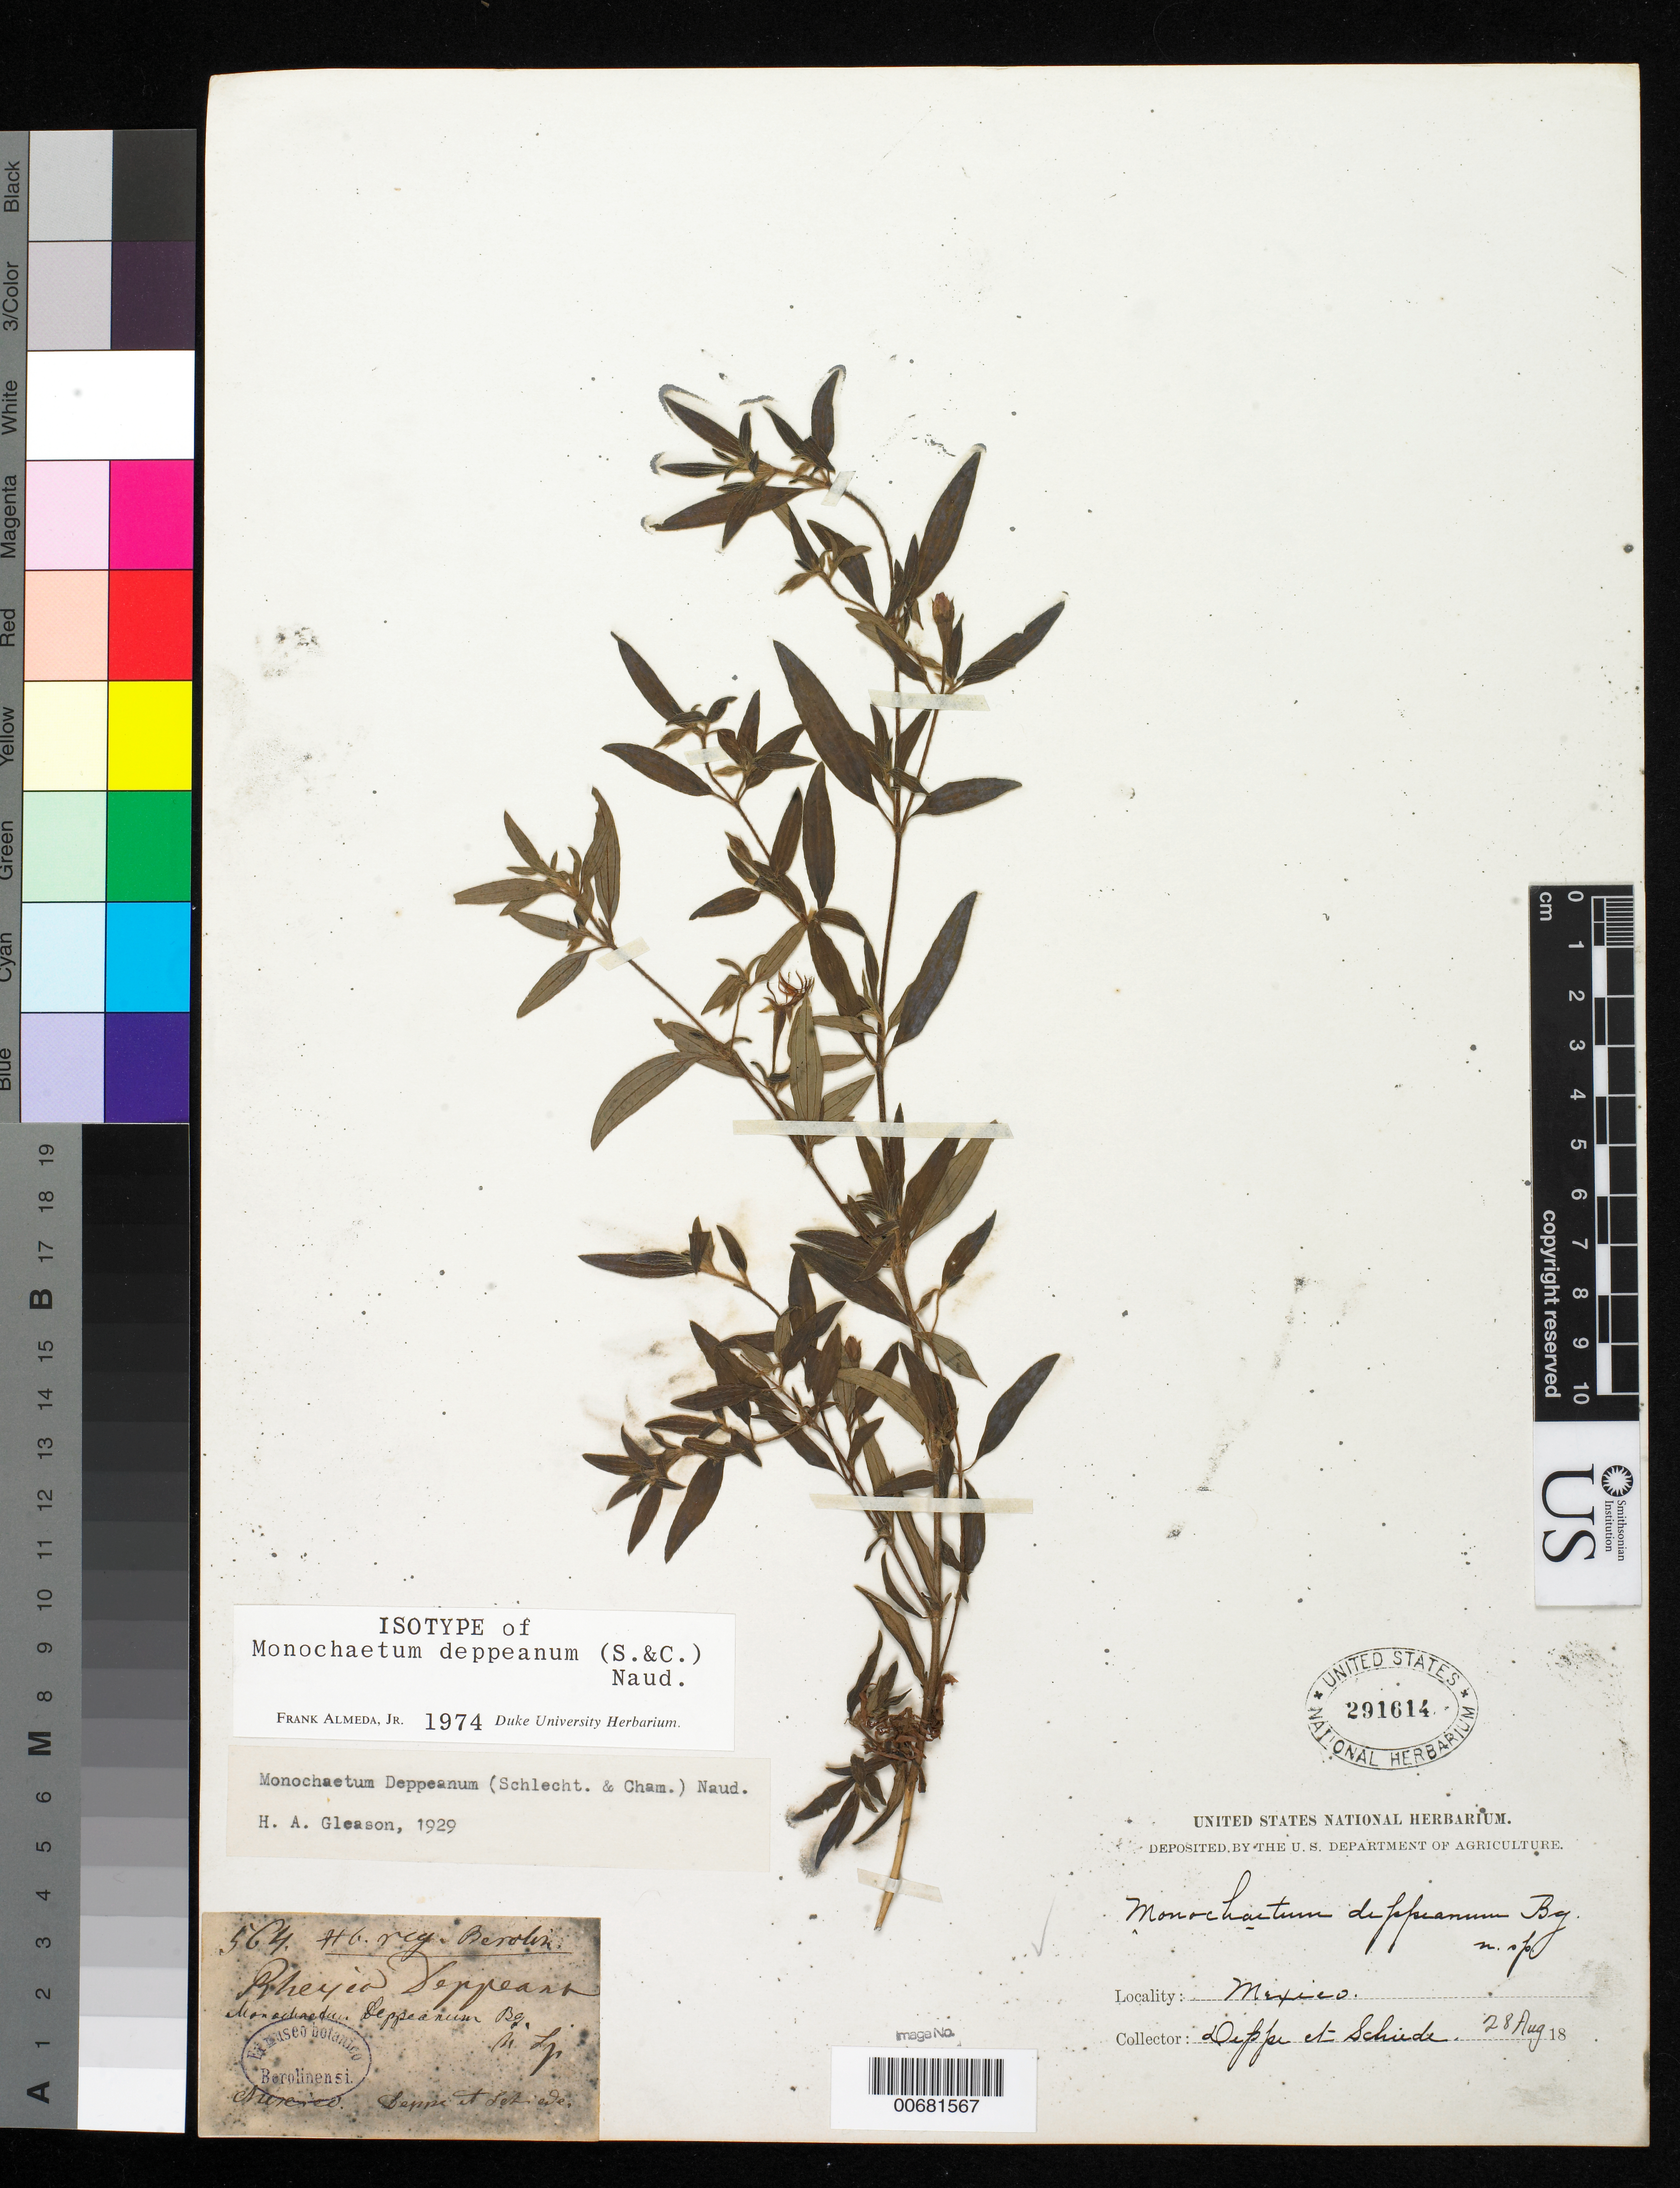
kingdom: Plantae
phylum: Tracheophyta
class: Magnoliopsida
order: Myrtales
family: Melastomataceae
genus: Rhexia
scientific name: Rhexia deppeana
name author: Schltdl. & Cham.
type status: Isotype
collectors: F. Deppe & C. J. W. Schiede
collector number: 564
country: Mexico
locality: Prope Jalapam ad Sanandres et in Serro Colorado.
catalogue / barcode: US 291614